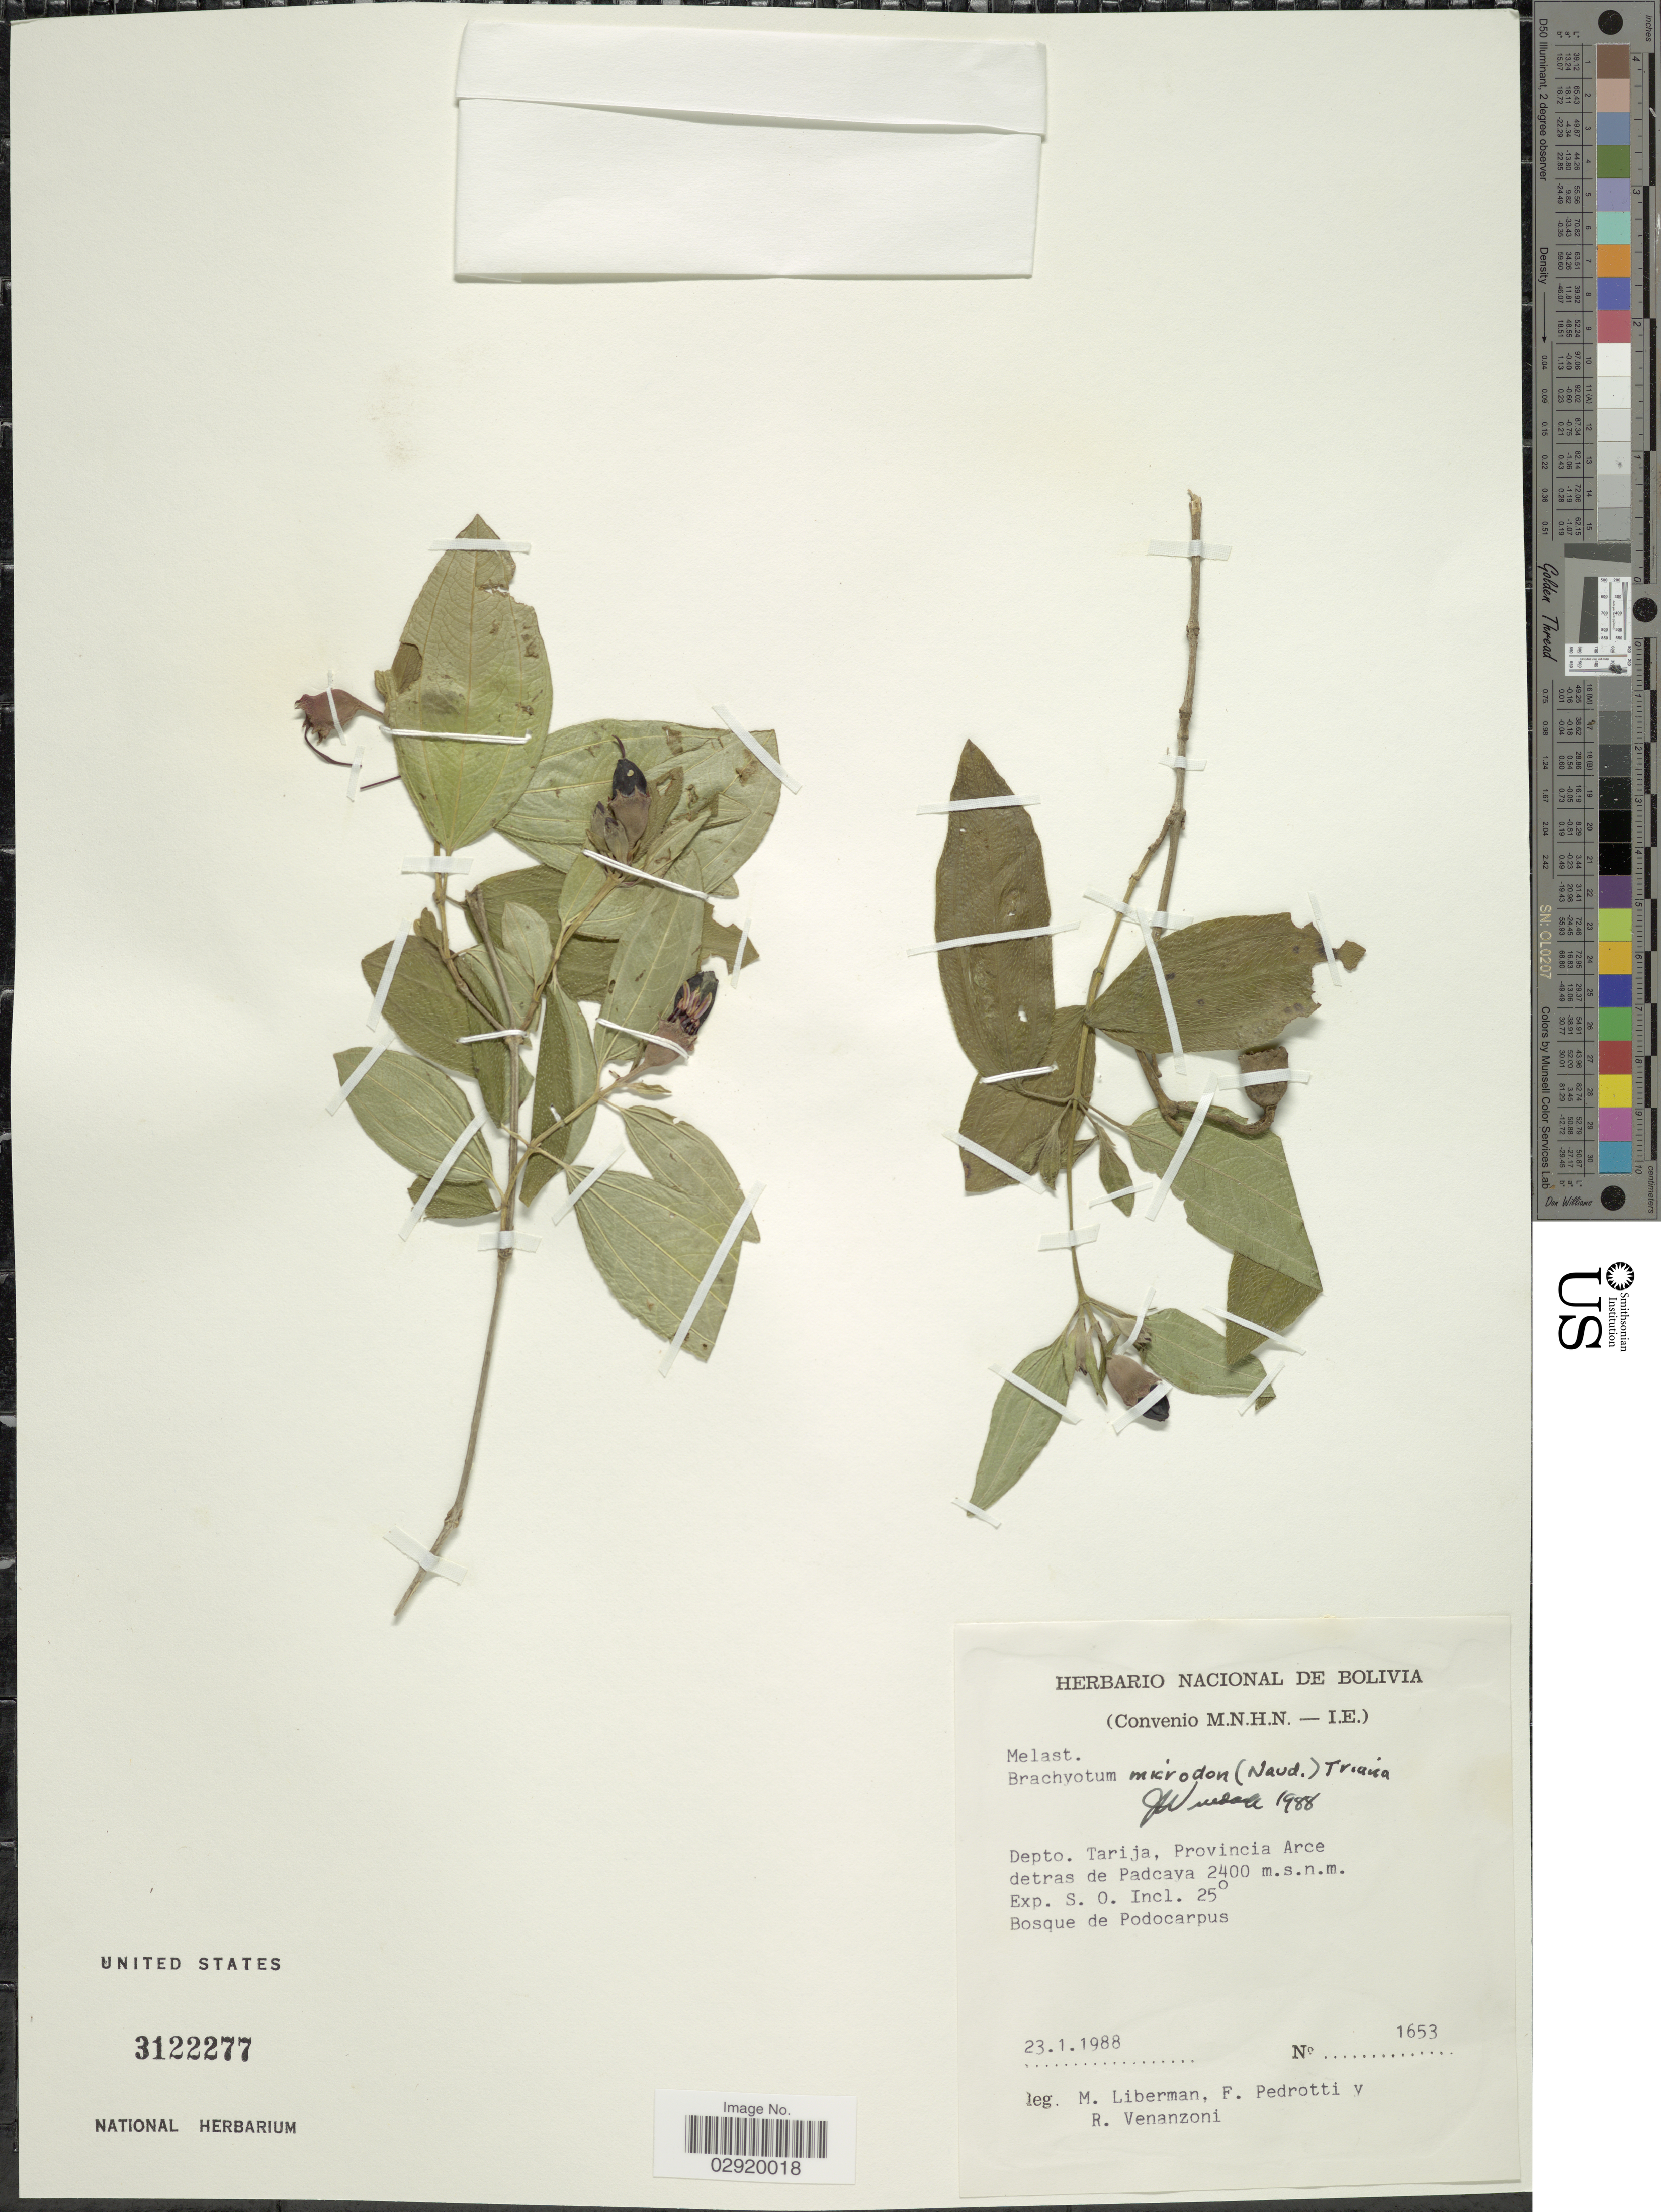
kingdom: Plantae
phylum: Tracheophyta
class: Magnoliopsida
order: Myrtales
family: Melastomataceae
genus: Brachyotum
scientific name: Brachyotum microdon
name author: (Naudin) Triana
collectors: M. Liberman, F. Pedrotti & R. Venanzoni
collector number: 1653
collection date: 1988-01-23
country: Bolivia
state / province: Tarija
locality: Depto. Tarija, Provincia Arce detras de Padcava. Exp. S.O. Incl. [unsure placement]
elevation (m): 2400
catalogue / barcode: US 3122277